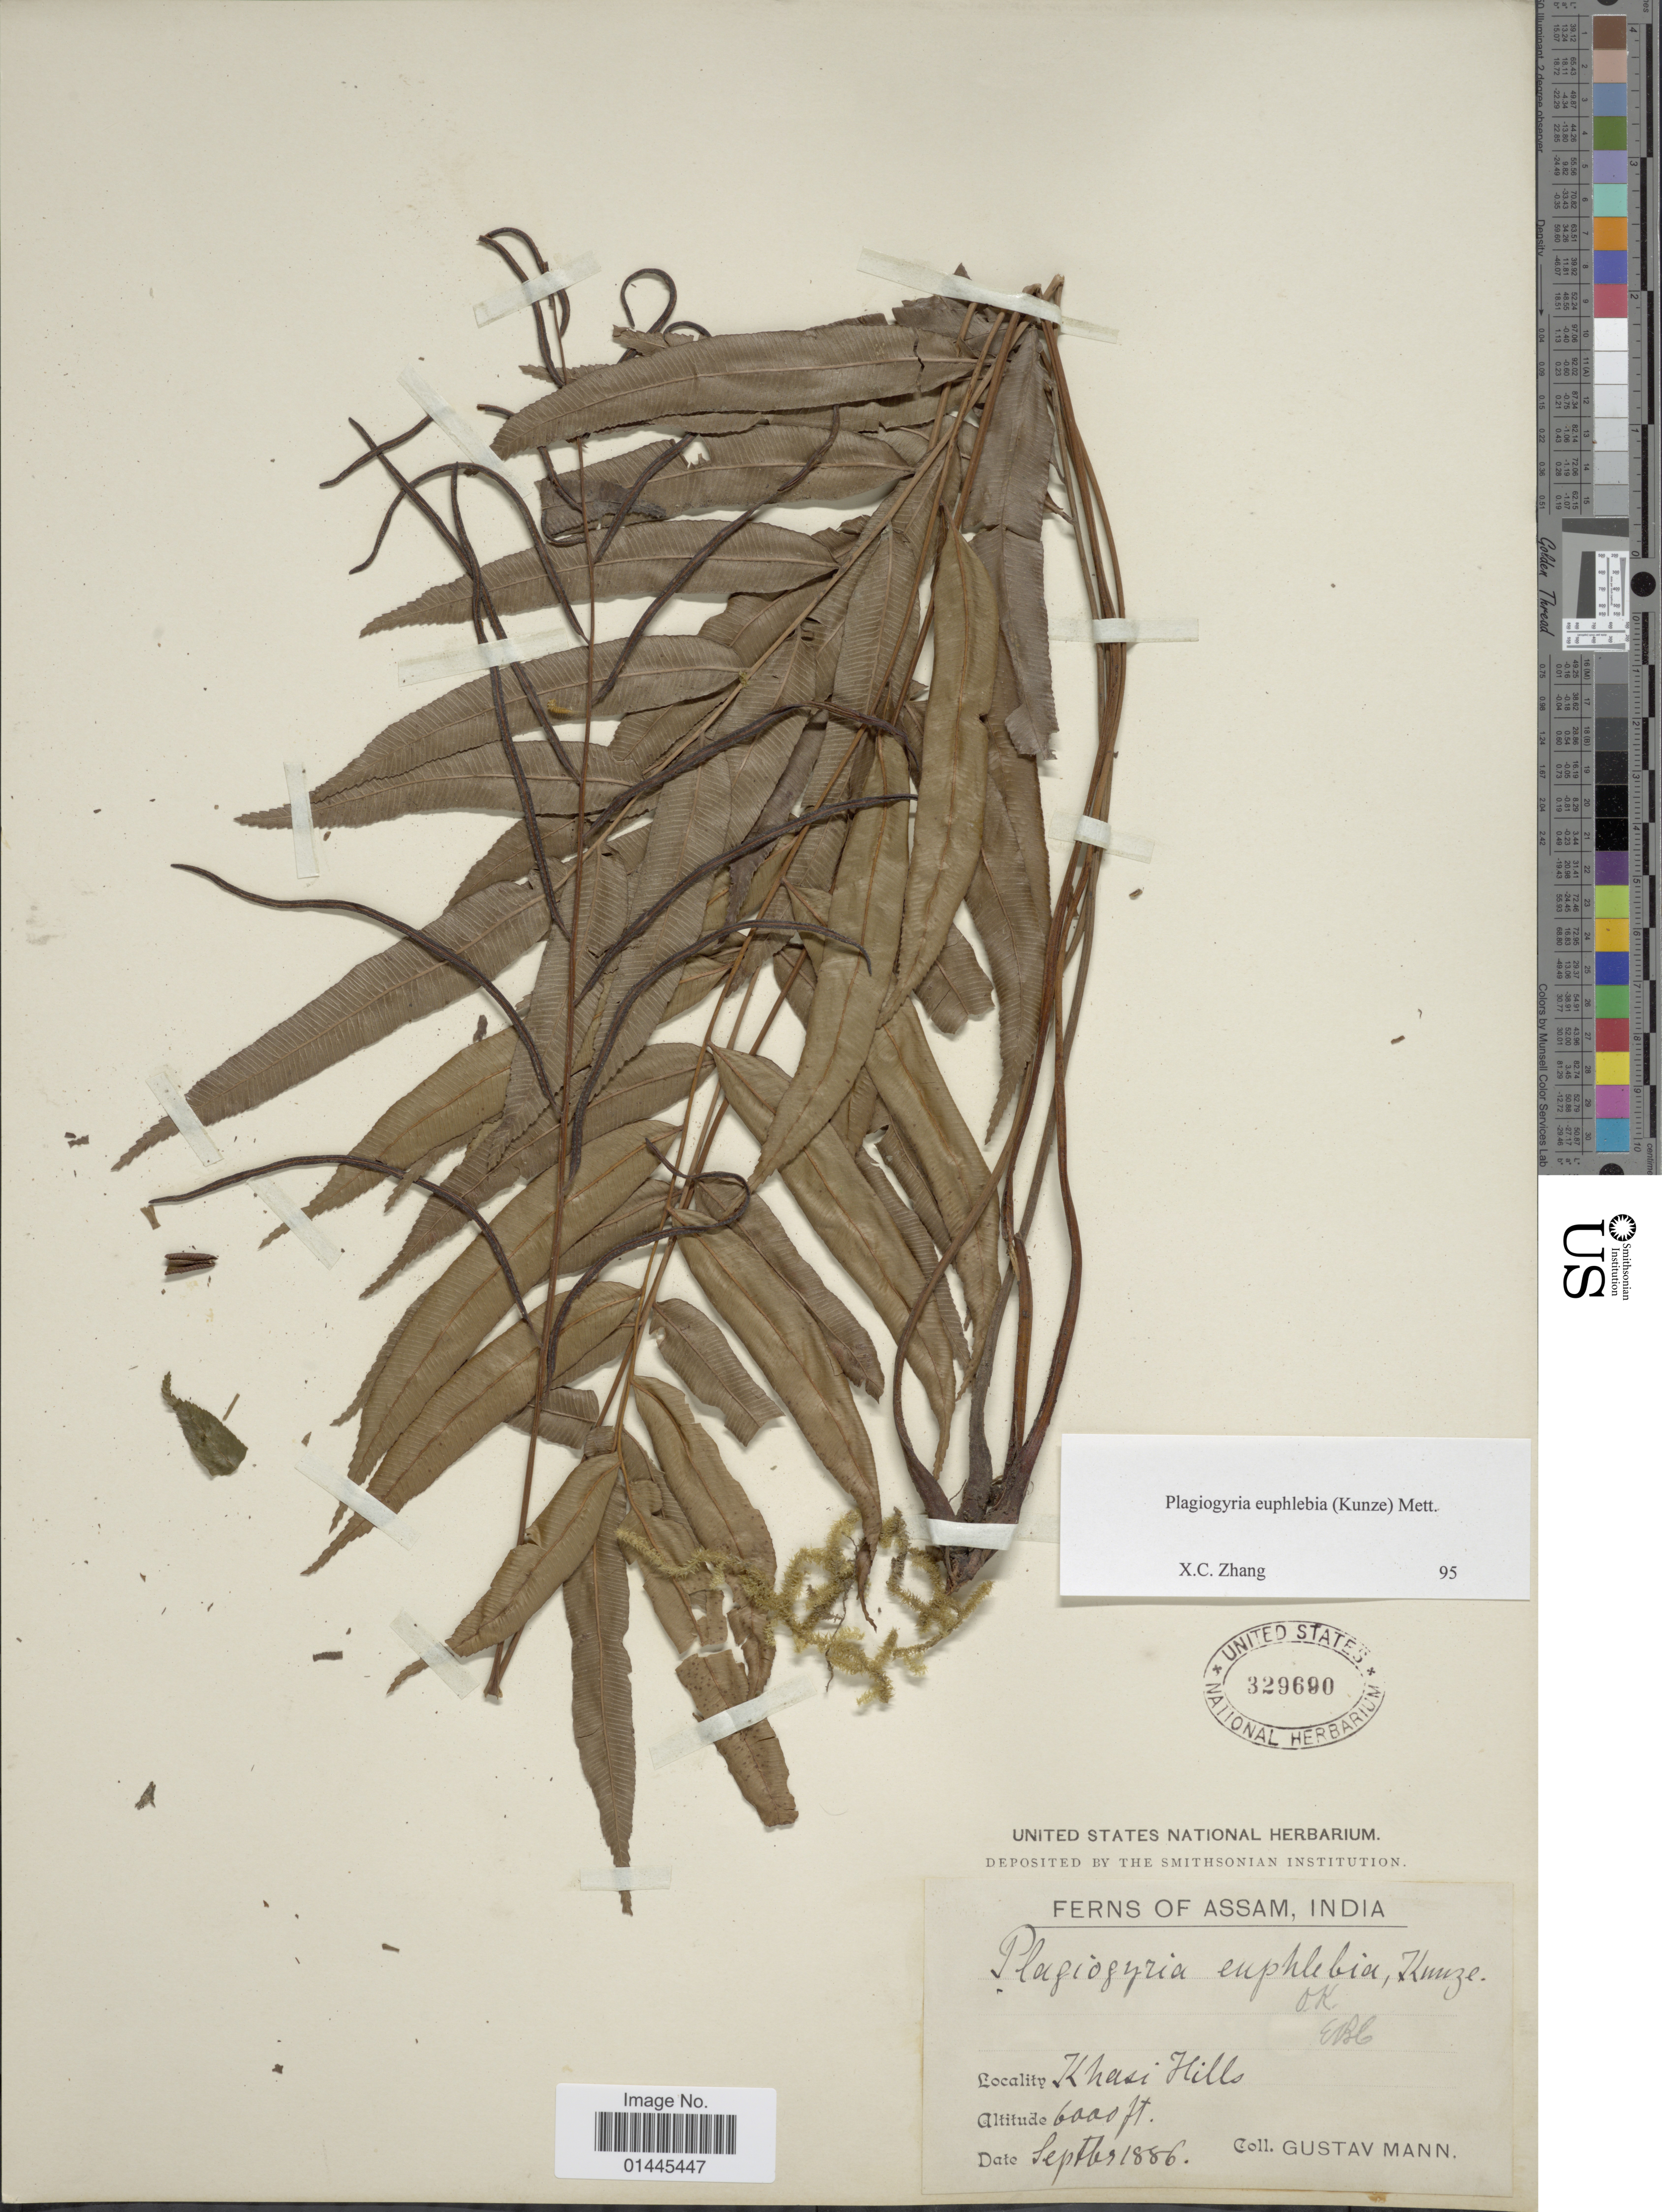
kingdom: Plantae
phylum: Tracheophyta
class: Polypodiopsida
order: Cyatheales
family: Plagiogyriaceae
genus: Plagiogyria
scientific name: Plagiogyria pycnophylla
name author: (Kunze) Mett.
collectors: G. Mann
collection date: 1886-09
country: India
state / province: Meghalaya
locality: Khasi Hills.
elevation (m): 1829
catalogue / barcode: US 329690